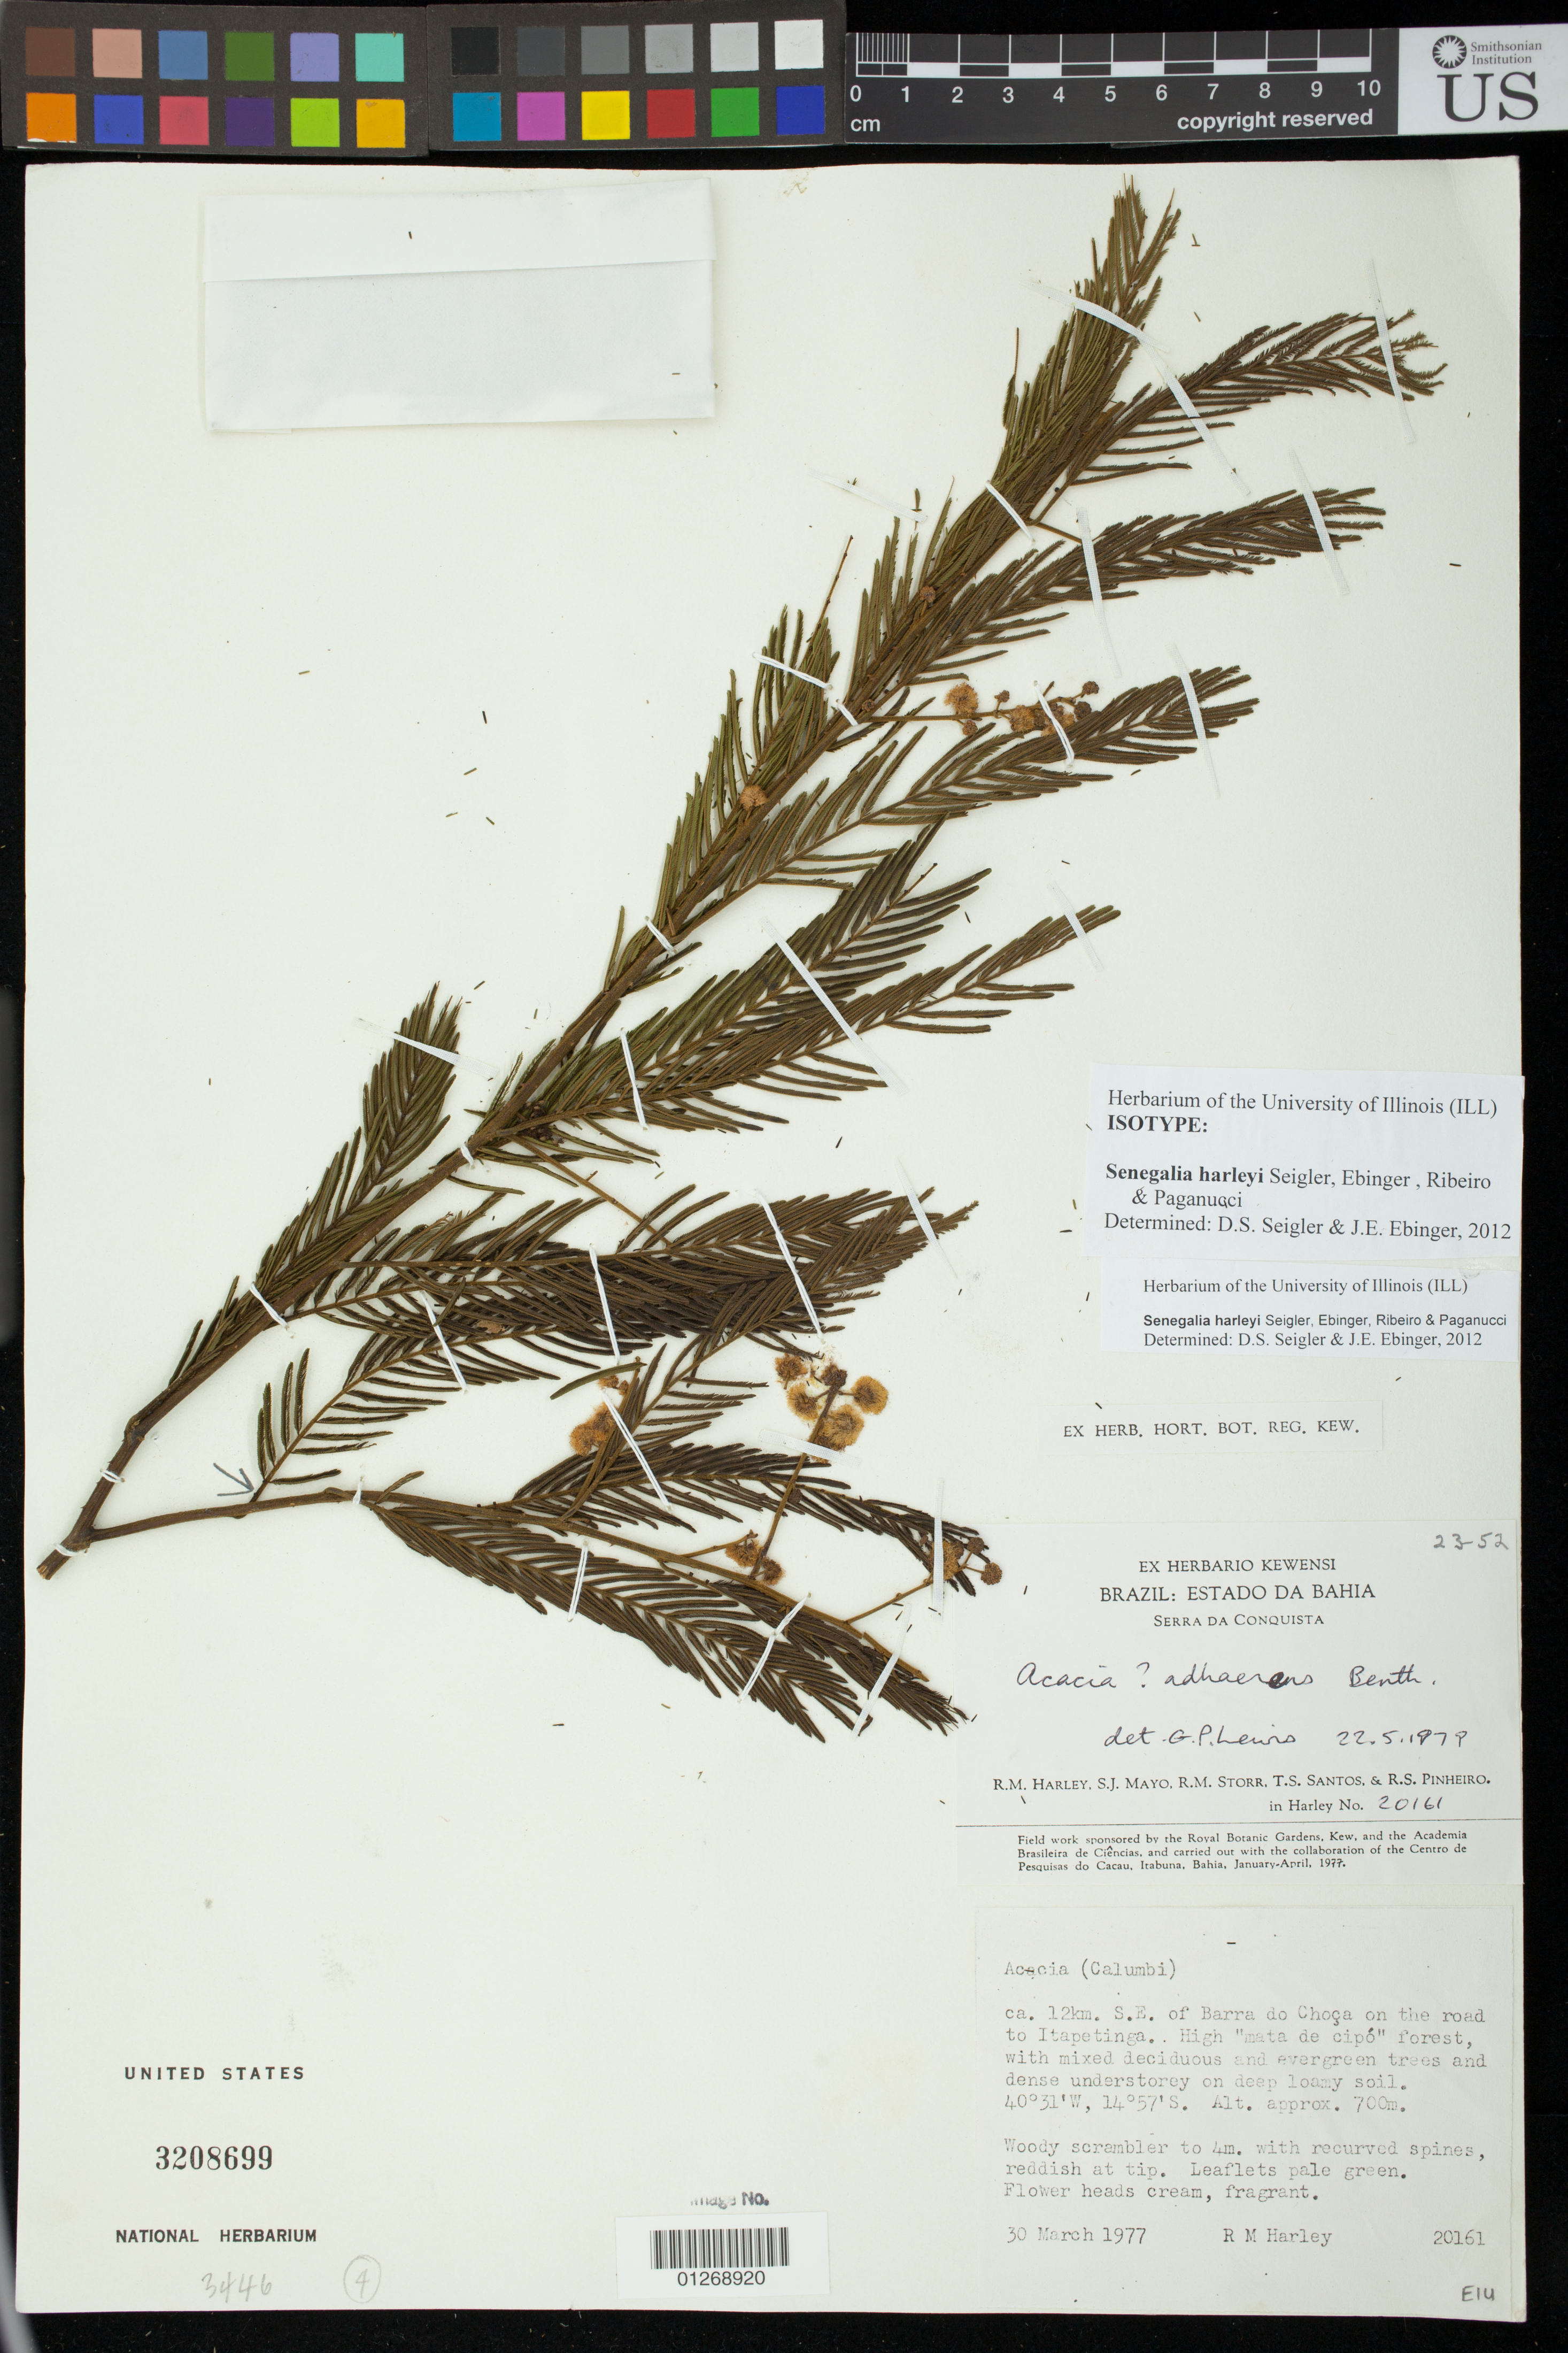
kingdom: Plantae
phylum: Tracheophyta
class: Magnoliopsida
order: Fabales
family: Fabaceae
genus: Senegalia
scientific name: Senegalia harleyi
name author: Seigler et al.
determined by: Seigler, David S.; Ebinger, J. E.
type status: Isotype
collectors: R. M. Harley, S. J. Mayo, R. M. Storr, T. S. Santos & R. S. Pinheiro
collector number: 20161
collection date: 1977-03-30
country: Brazil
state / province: Bahia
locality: Estado da Baía. Serra da Conquista. Ca. 12 km S.E. of Barra do Choça on the road to Itapetinga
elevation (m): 700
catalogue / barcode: US 3208699